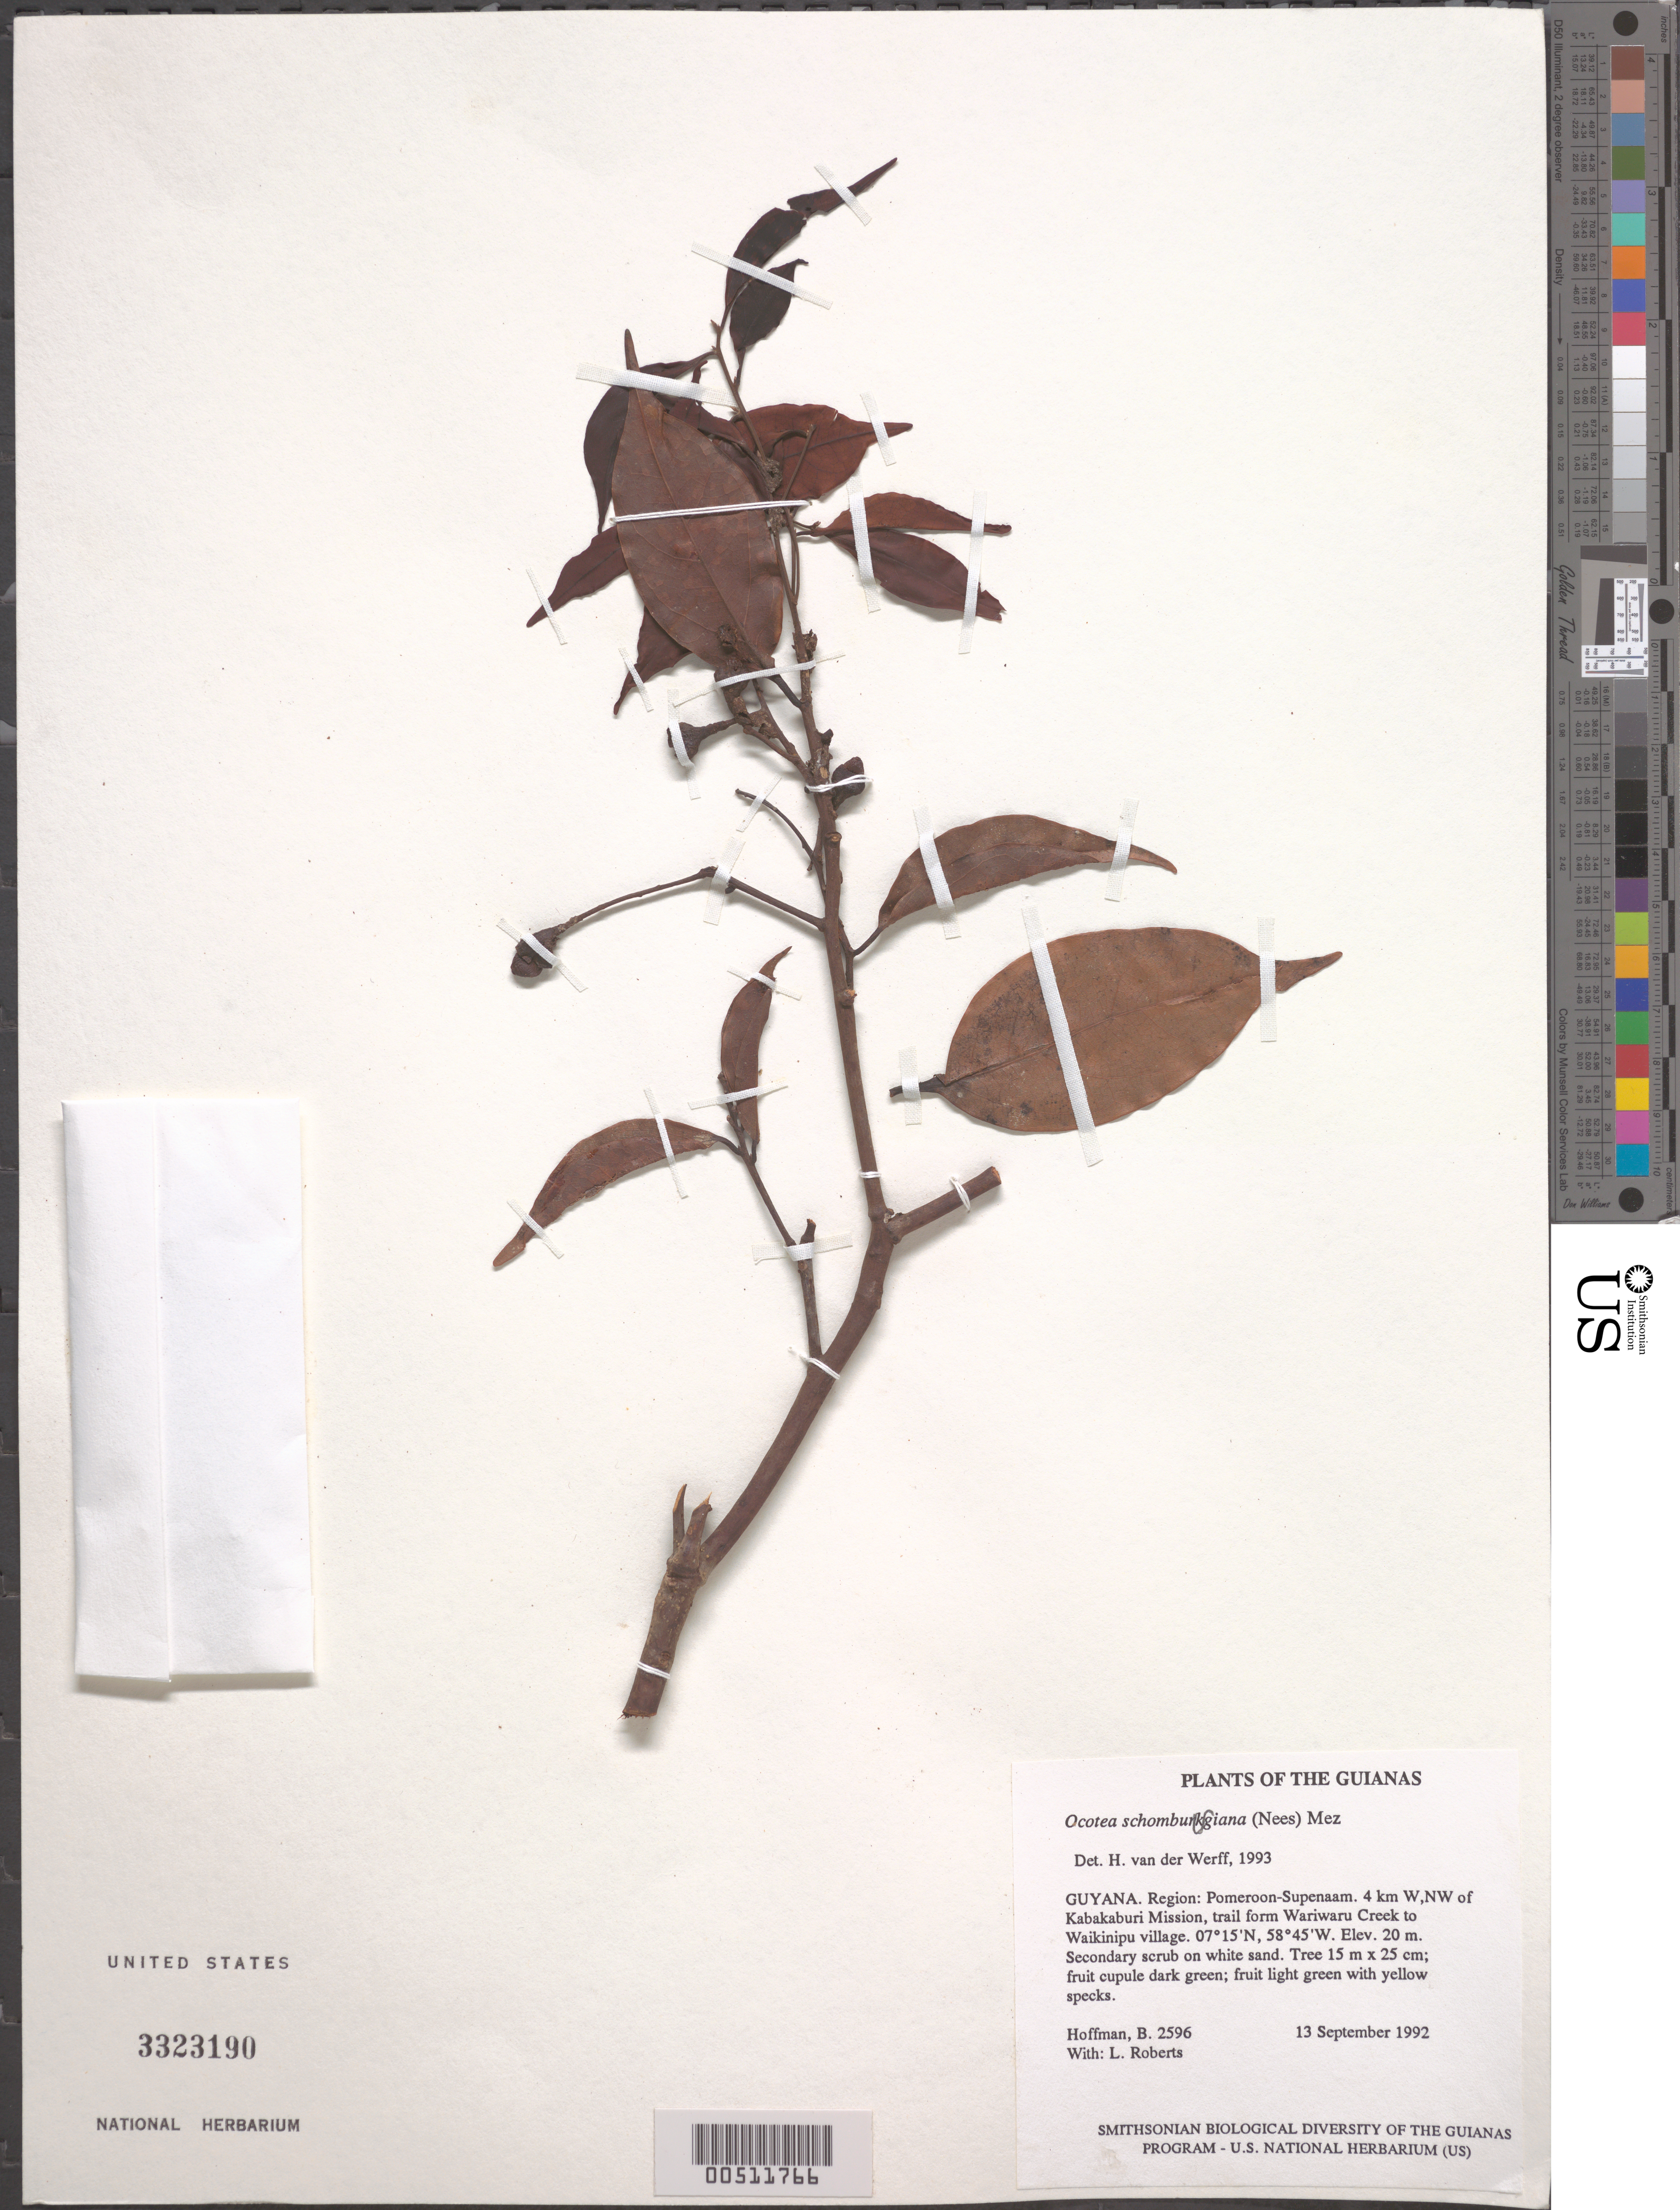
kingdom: Plantae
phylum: Tracheophyta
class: Magnoliopsida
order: Laurales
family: Lauraceae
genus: Ocotea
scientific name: Ocotea schomburgkiana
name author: (Nees) Mez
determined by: van der Werff, H., (MO), Missouri Botanical Garden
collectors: B. Hoffman & L. Roberts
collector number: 2596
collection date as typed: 13 September 1992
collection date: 1992-09-13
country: Guyana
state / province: Pomeroon-Supenaam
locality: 4 km WNW of Kabakaburi Mission, trail from Wariwaru Creek to Waikinipu village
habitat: Secondary scrub on white sand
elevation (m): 20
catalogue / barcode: US 3323190